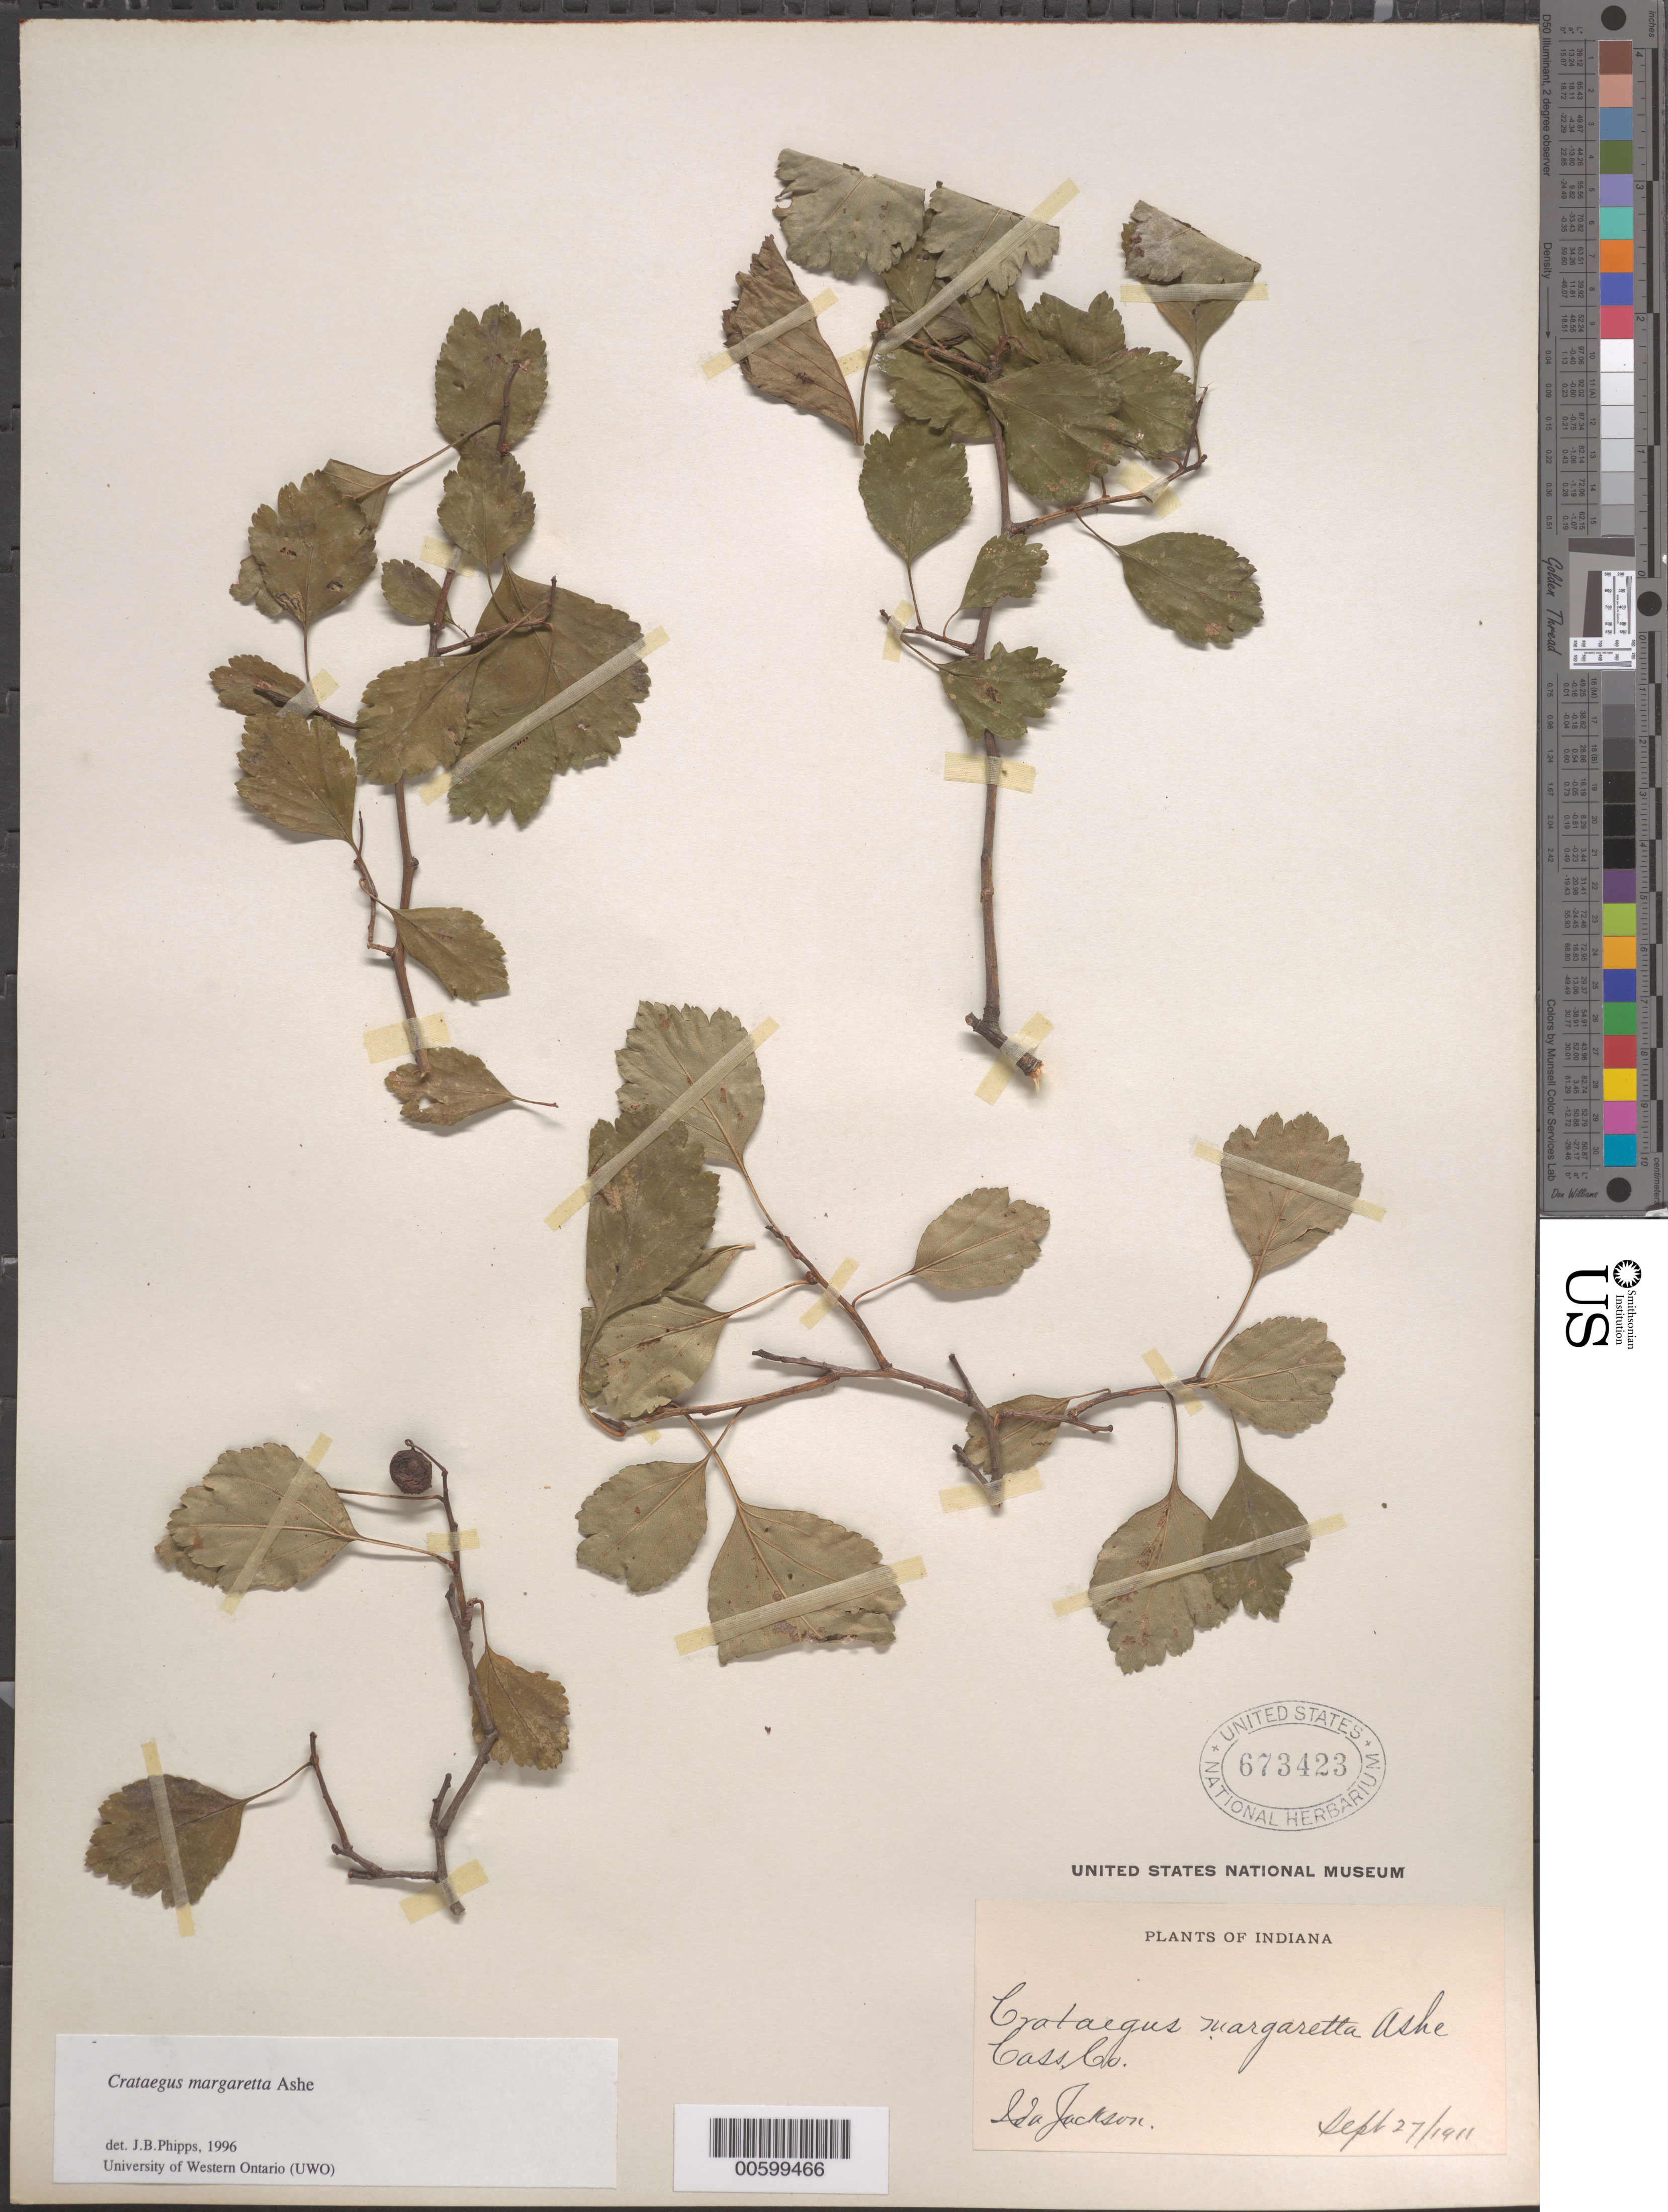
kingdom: Plantae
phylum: Tracheophyta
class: Magnoliopsida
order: Rosales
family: Rosaceae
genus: Crataegus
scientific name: Crataegus margarettae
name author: Ashe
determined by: Phipps, James B., (UWO), University of Western Ontario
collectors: I. Jackson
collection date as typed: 27 Sep 1911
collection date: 1911-09-27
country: United States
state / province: Indiana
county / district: Cass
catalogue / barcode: US 673423